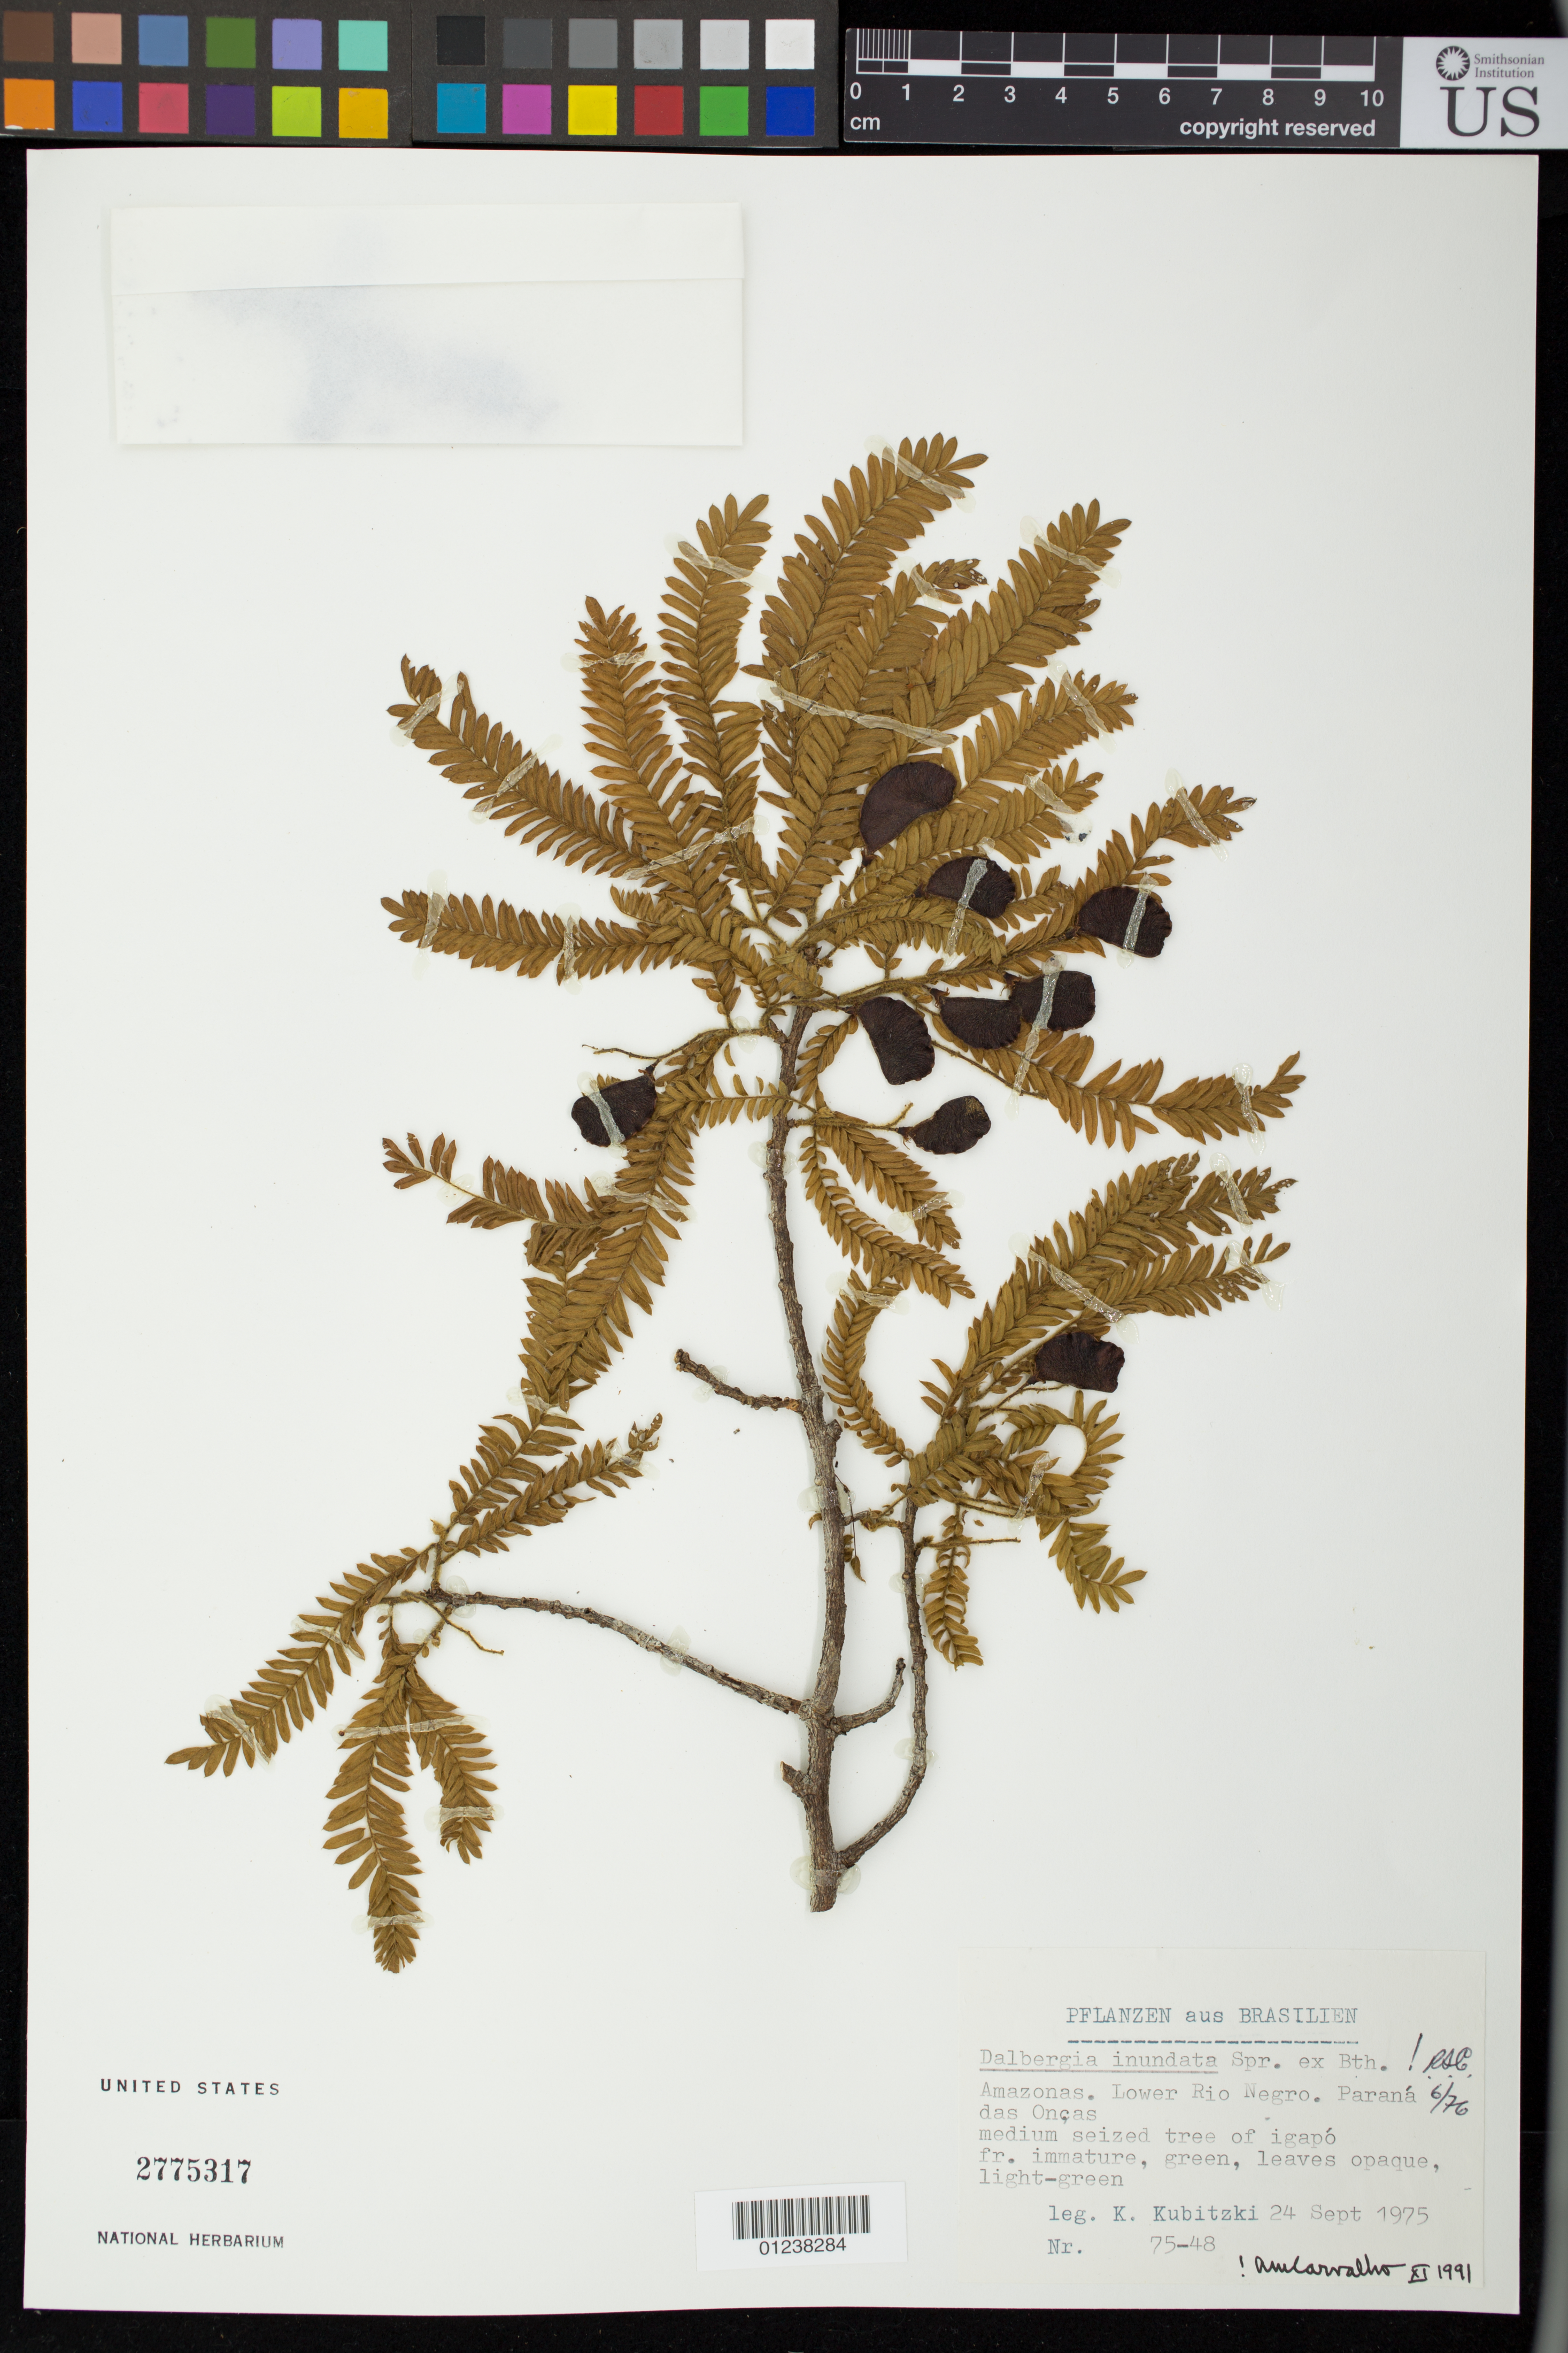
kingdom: Plantae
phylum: Tracheophyta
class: Magnoliopsida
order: Fabales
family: Fabaceae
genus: Dalbergia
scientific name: Dalbergia inundata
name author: Benth.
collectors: K. Kubitzki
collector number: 75-48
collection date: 1975-09-24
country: Brazil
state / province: Amazonas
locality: Lower Rio Negro. Parana das Oncas.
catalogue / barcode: US 2775317